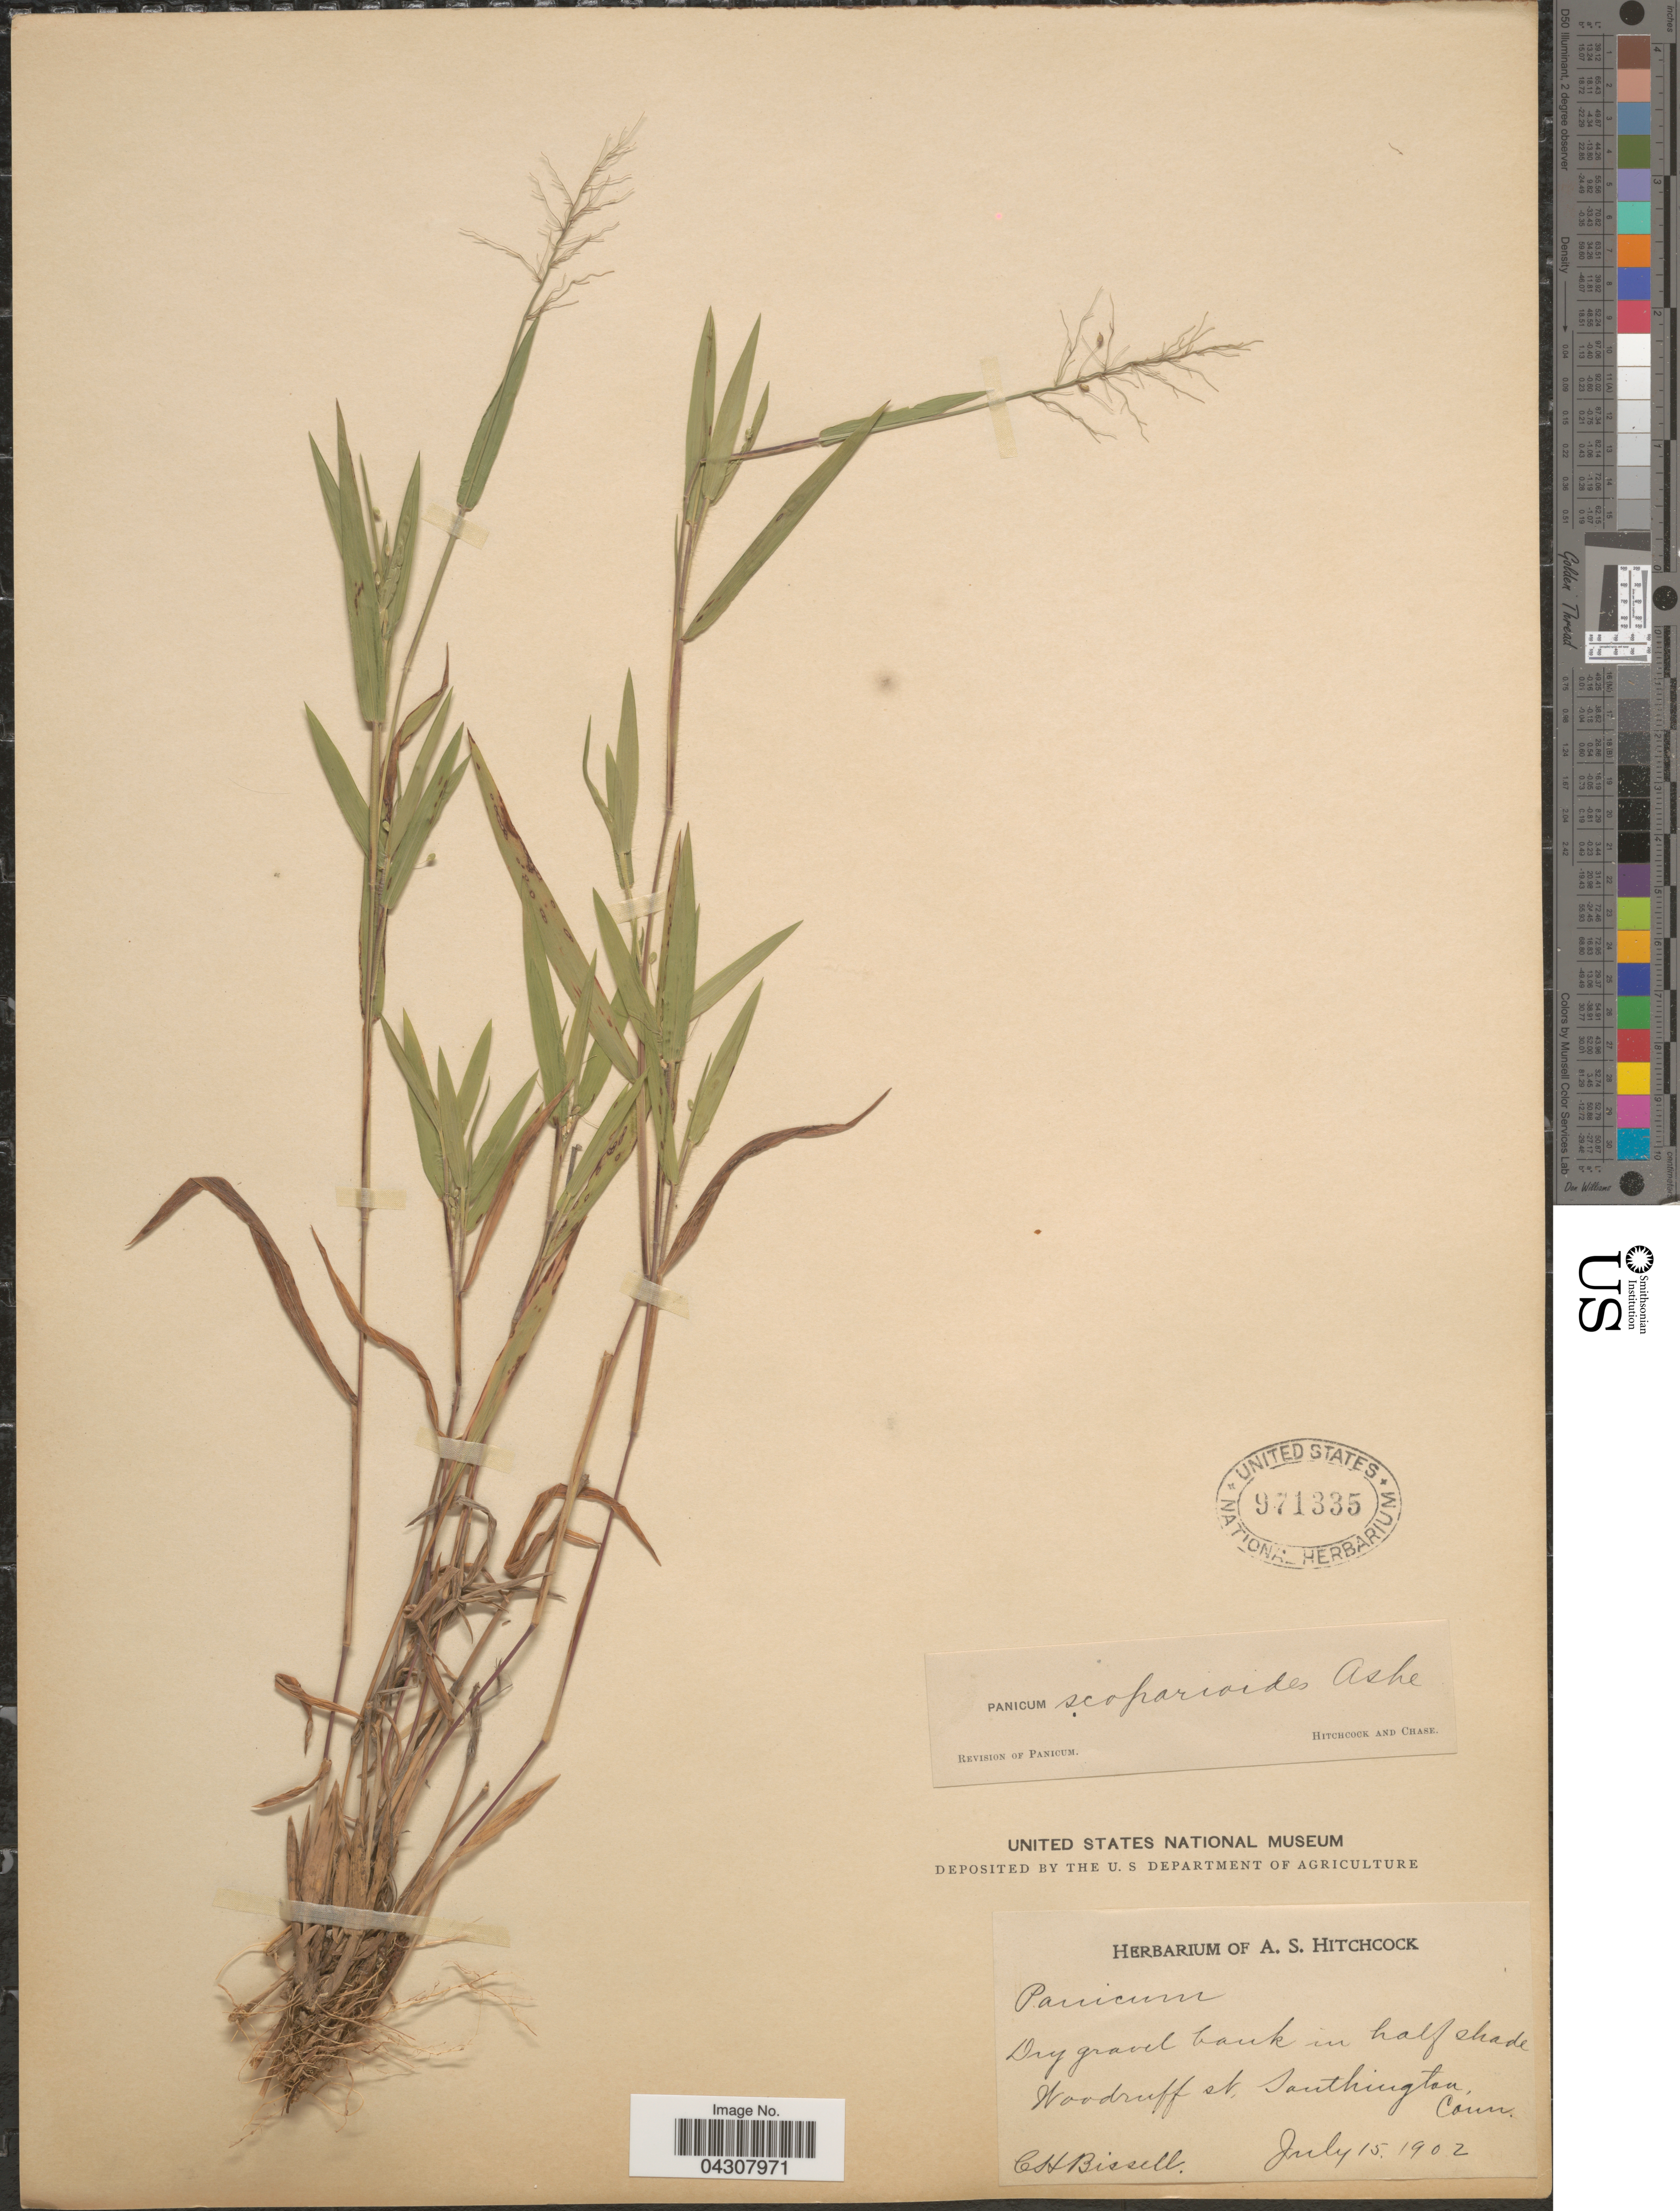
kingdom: Plantae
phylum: Tracheophyta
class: Liliopsida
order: Poales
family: Poaceae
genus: Dichanthelium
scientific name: Dichanthelium acuminatum var. acuminatum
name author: (Sw.) Gould & C.A. Clark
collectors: C. Bissell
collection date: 1902-07-15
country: United States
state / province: Connecticut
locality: Dry gravel bank in half shade Woodruff st, Southington.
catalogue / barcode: US 971335